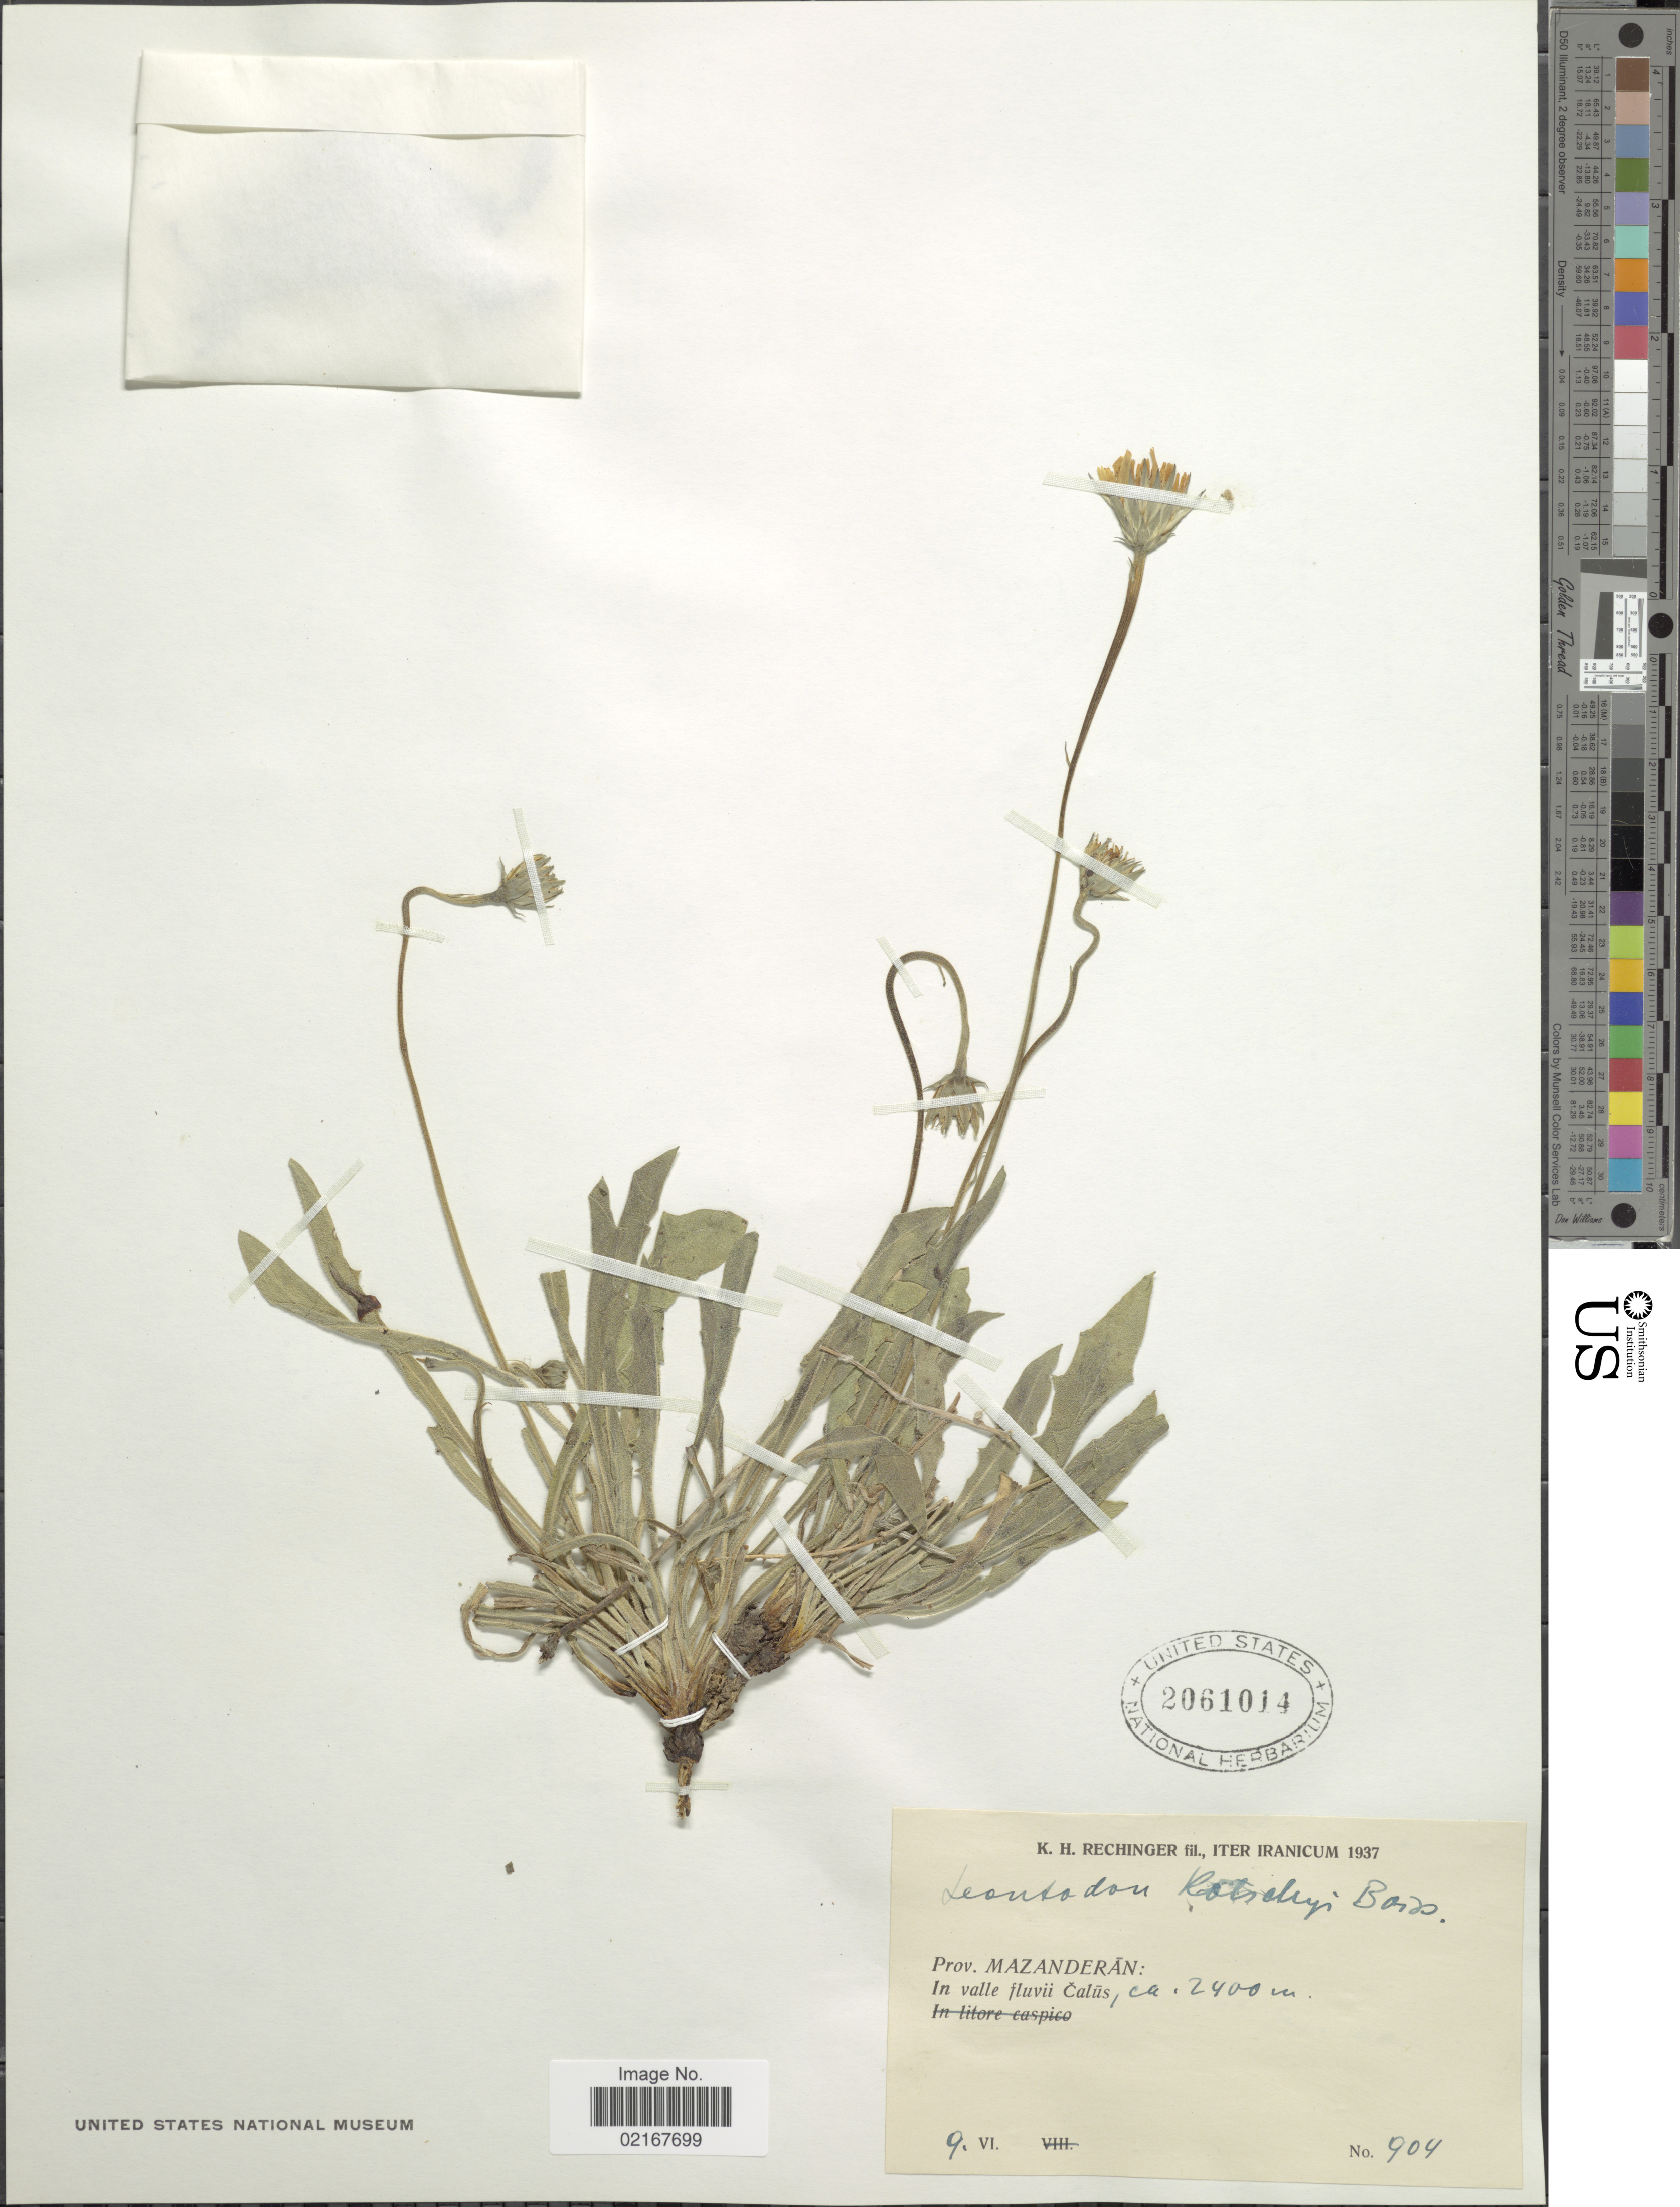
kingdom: Plantae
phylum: Tracheophyta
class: Magnoliopsida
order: Asterales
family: Asteraceae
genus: Leontodon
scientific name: Leontodon kotschyi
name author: Boiss.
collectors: K. H. Rechinger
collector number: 904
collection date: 1937-06-09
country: Iran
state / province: Mazandaran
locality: Valle fluvii Calus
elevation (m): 2400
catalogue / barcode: US 2061014